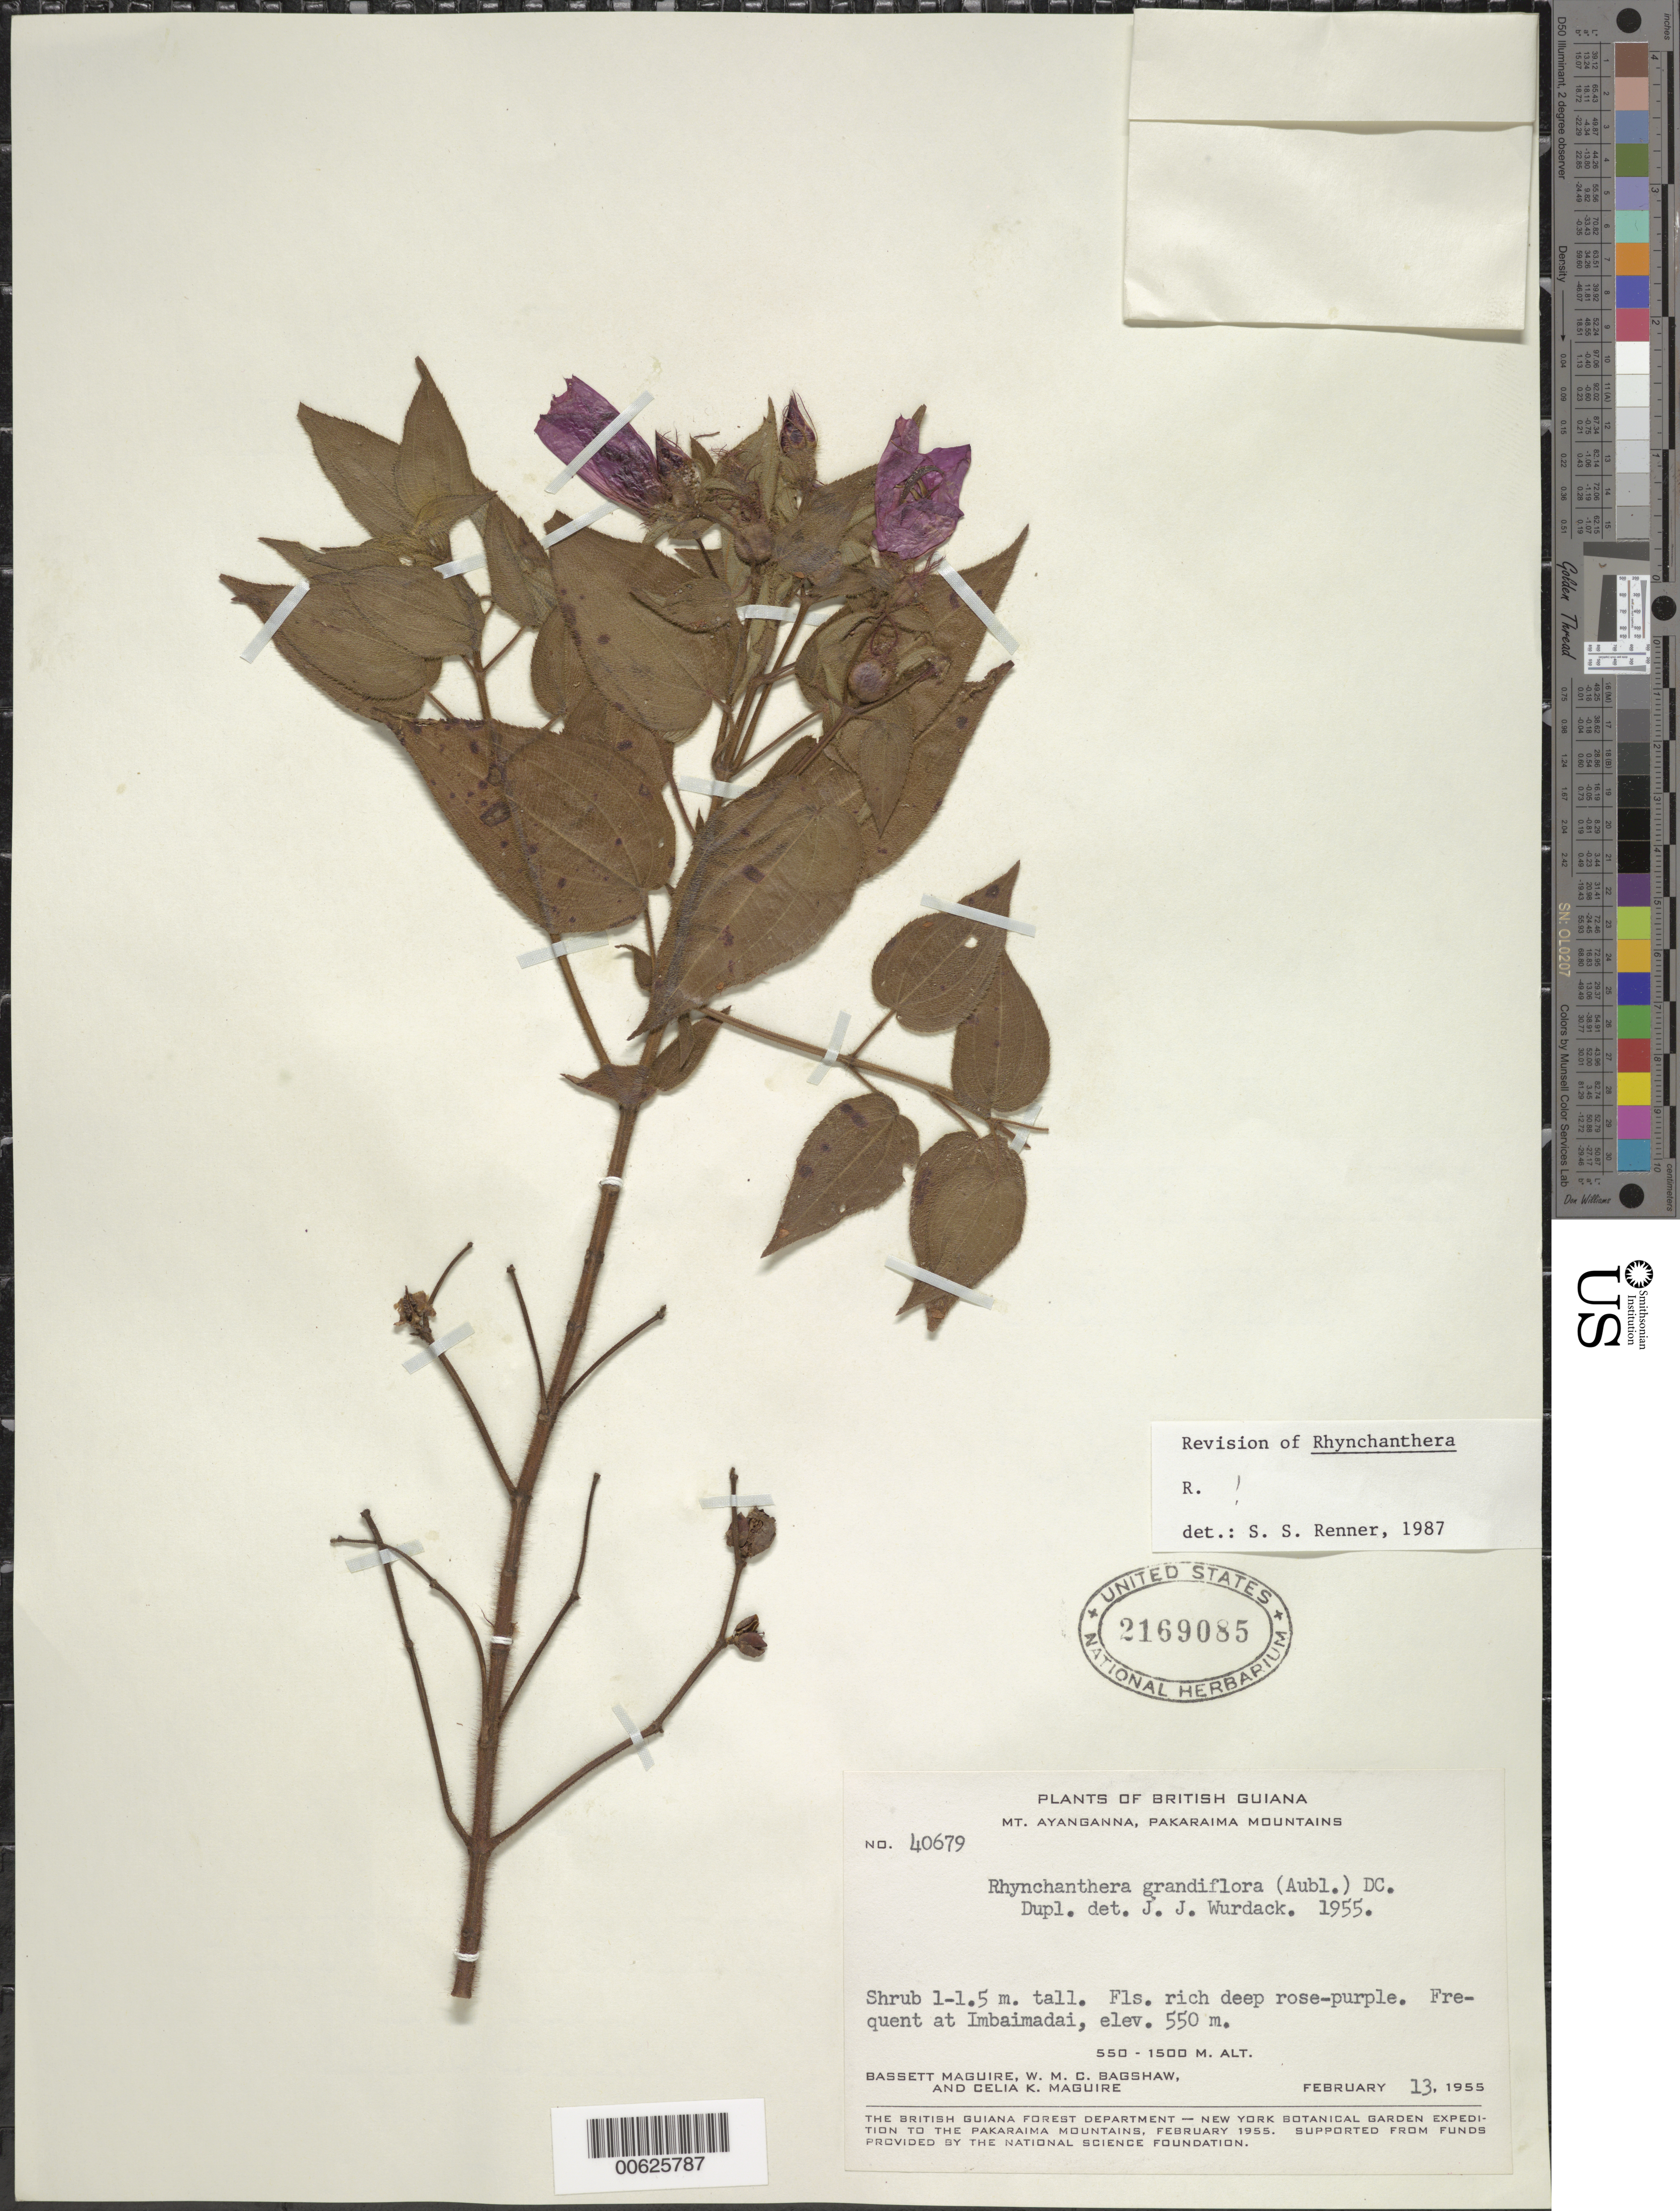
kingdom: Plantae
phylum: Tracheophyta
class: Magnoliopsida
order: Myrtales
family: Melastomataceae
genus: Rhynchanthera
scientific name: Rhynchanthera grandiflora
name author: (Aubl.) DC.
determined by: Renner, S. S.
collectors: B. Maguire, W. Bagshaw & C. K. Maguire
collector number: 40679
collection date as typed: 13-Feb-55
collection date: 1955-02-13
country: Guyana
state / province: Cuyuni-Mazaruni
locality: Imbaimadai, Pakaraima Mts., Upper Mazaruni River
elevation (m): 550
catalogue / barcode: US 2169085